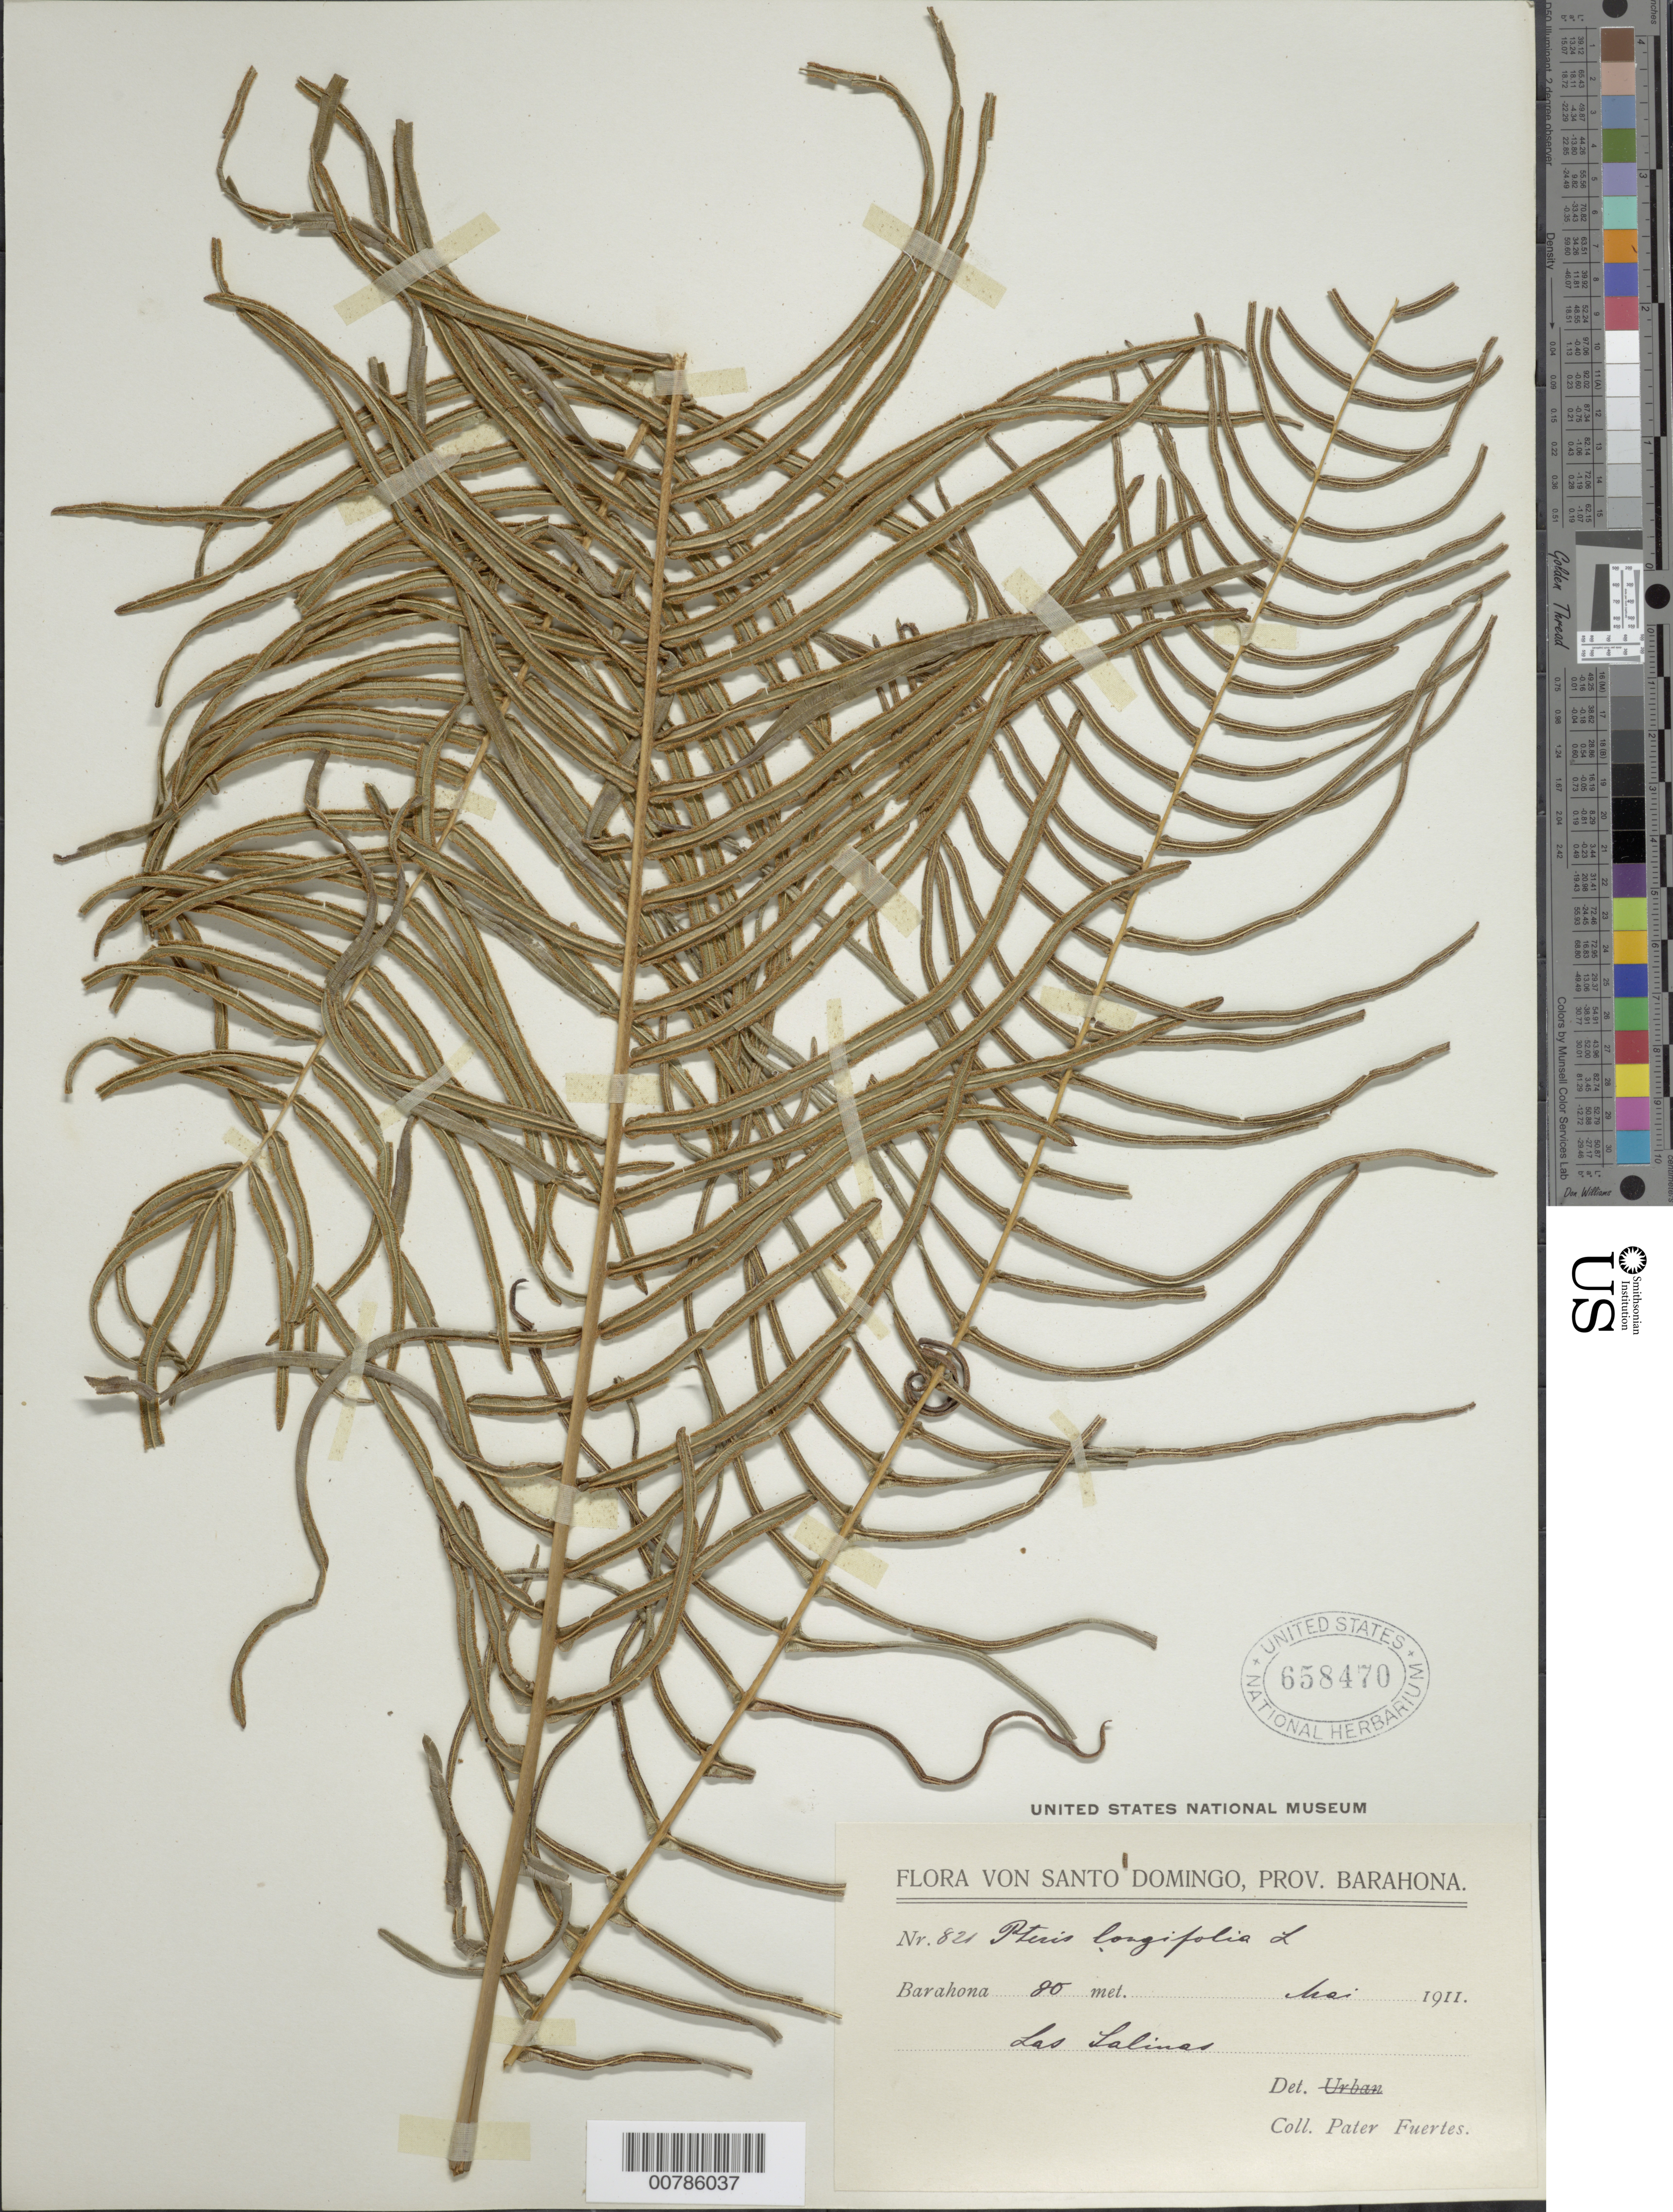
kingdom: Plantae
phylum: Tracheophyta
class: Polypodiopsida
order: Polypodiales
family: Pteridaceae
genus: Pteris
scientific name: Pteris longifolia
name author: L.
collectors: M. D. Fuertes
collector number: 821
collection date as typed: May 1911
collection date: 1911-05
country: Dominican Republic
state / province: Barahona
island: Hispaniola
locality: Barahona, Las Salinas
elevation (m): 80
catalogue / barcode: US 658470